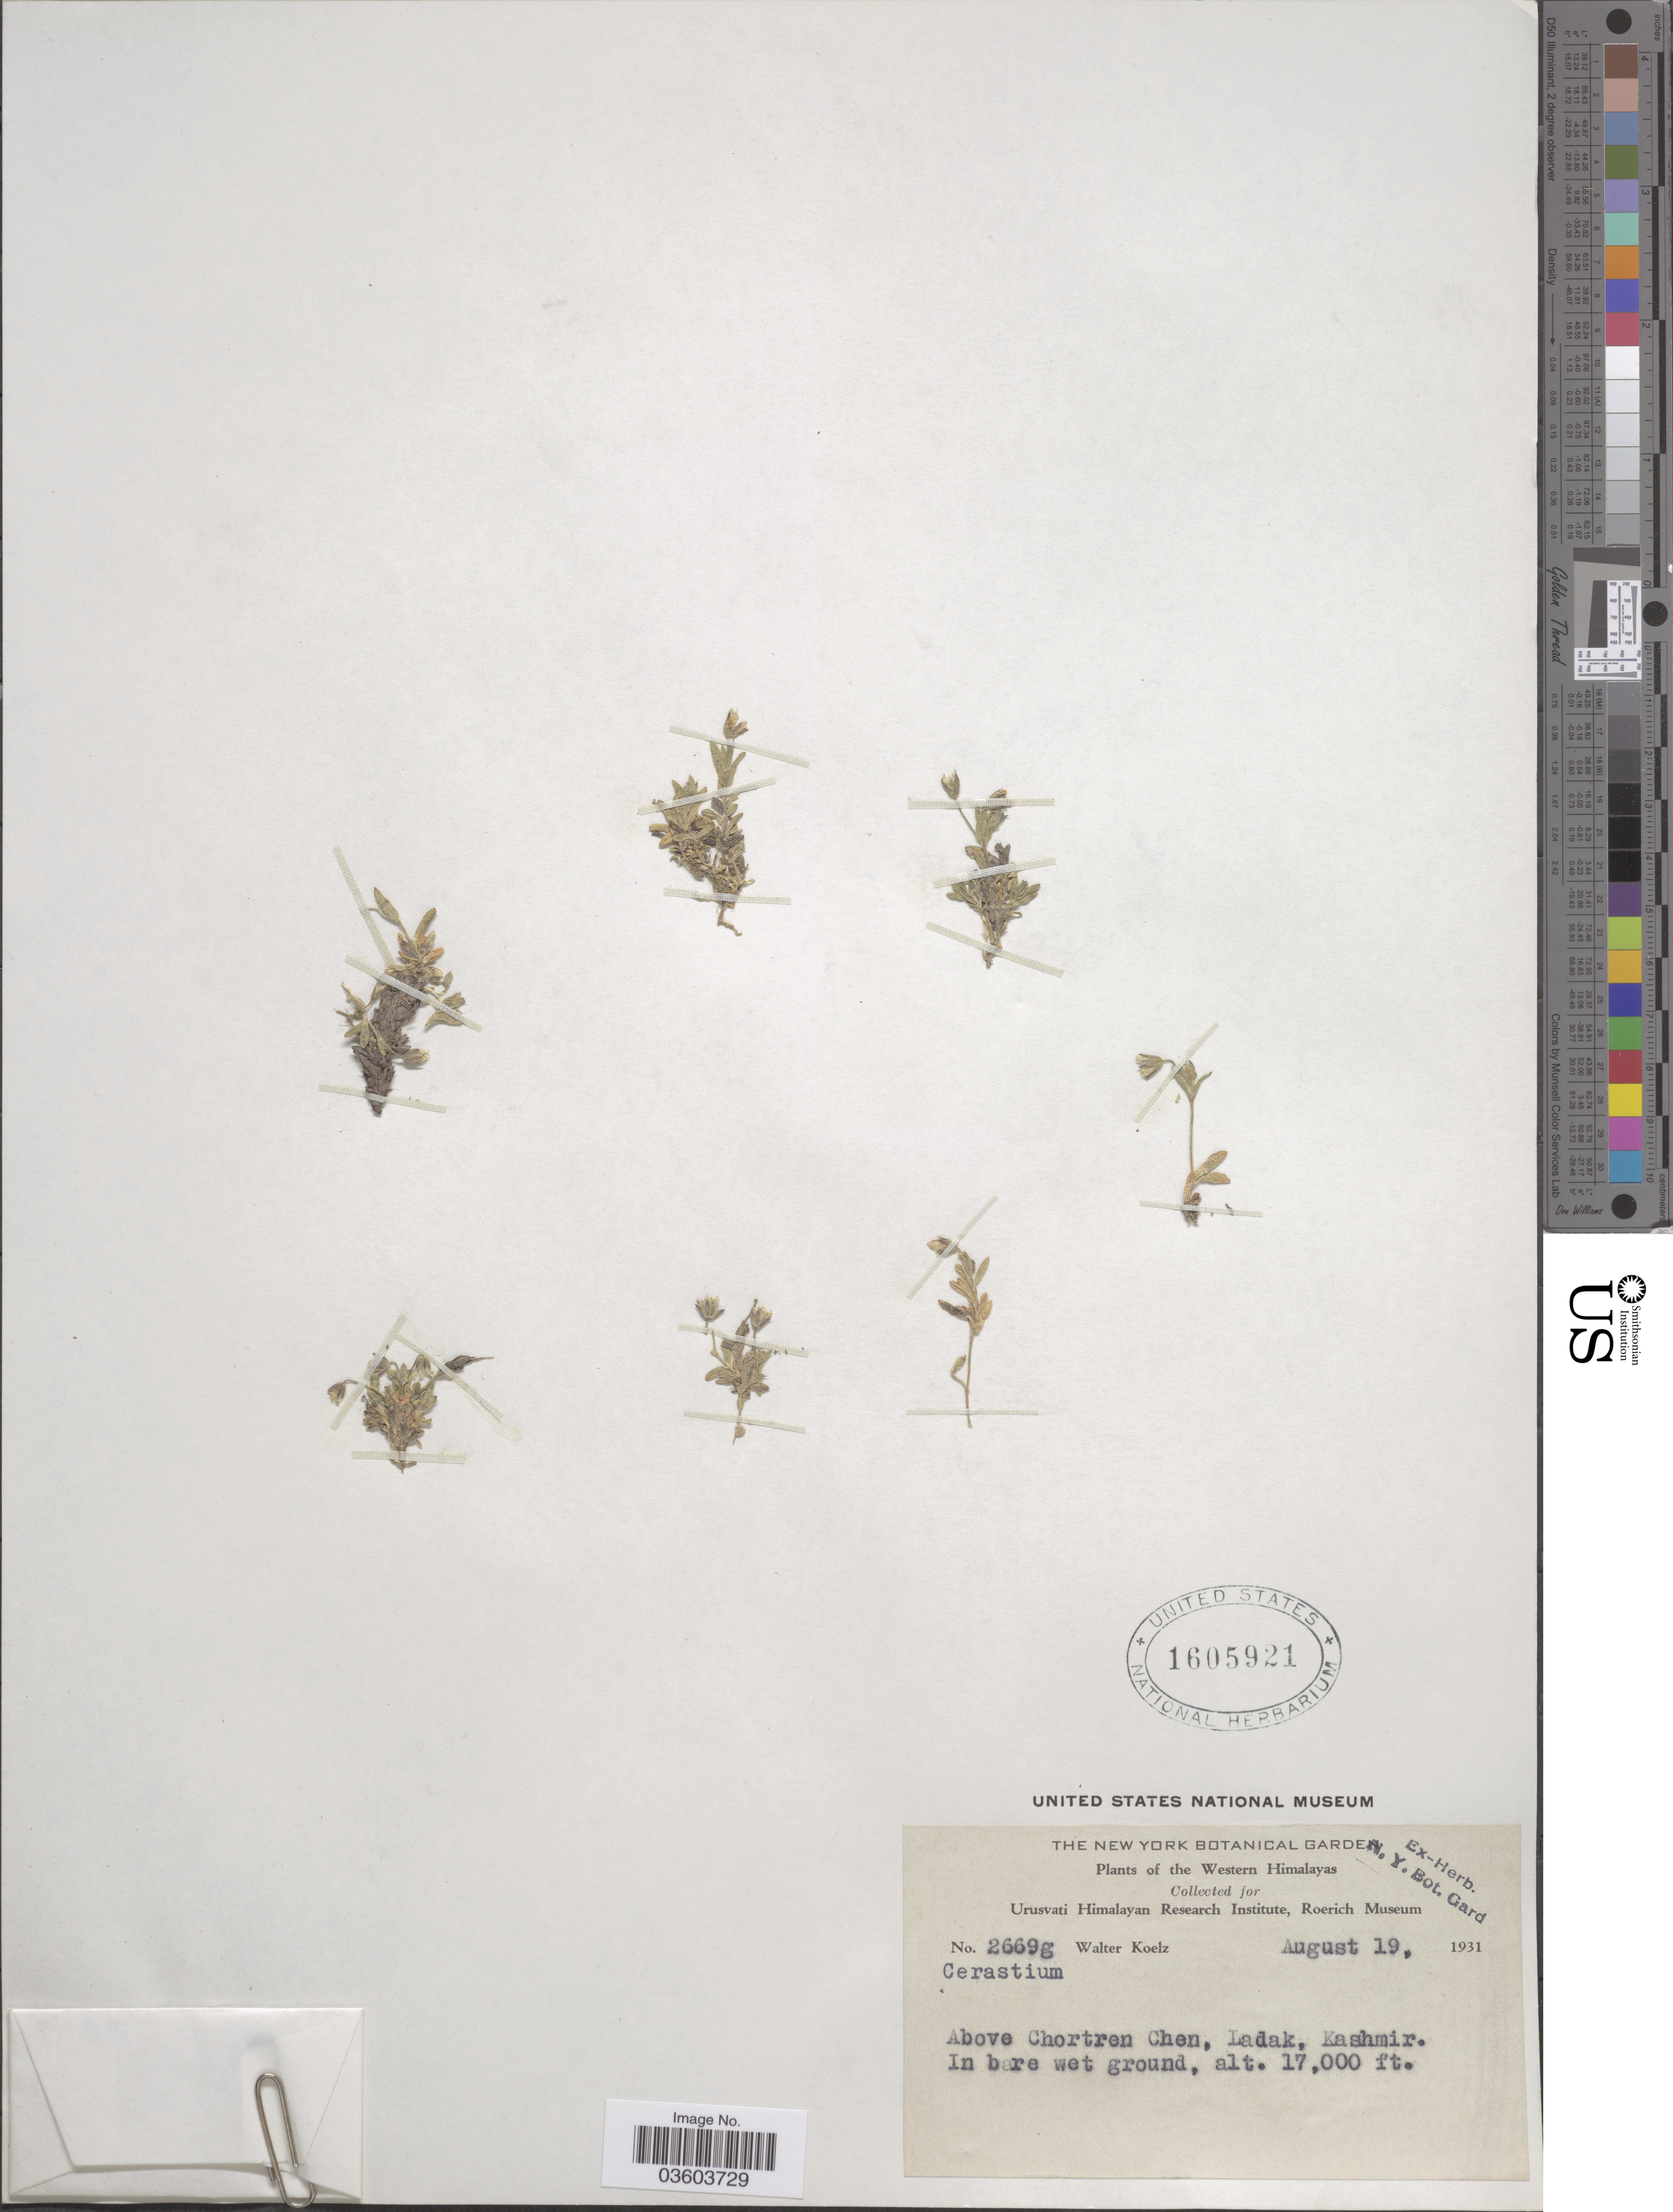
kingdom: Plantae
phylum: Tracheophyta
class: Magnoliopsida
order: Caryophyllales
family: Caryophyllaceae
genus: Cerastium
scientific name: Cerastium sp.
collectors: W. N. Koelz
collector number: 2669g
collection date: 1931-08-19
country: India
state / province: Ladakh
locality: Western Himalayas. Above Chortren Chen, Ladak, Kashmir.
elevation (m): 5182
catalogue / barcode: US 1605921